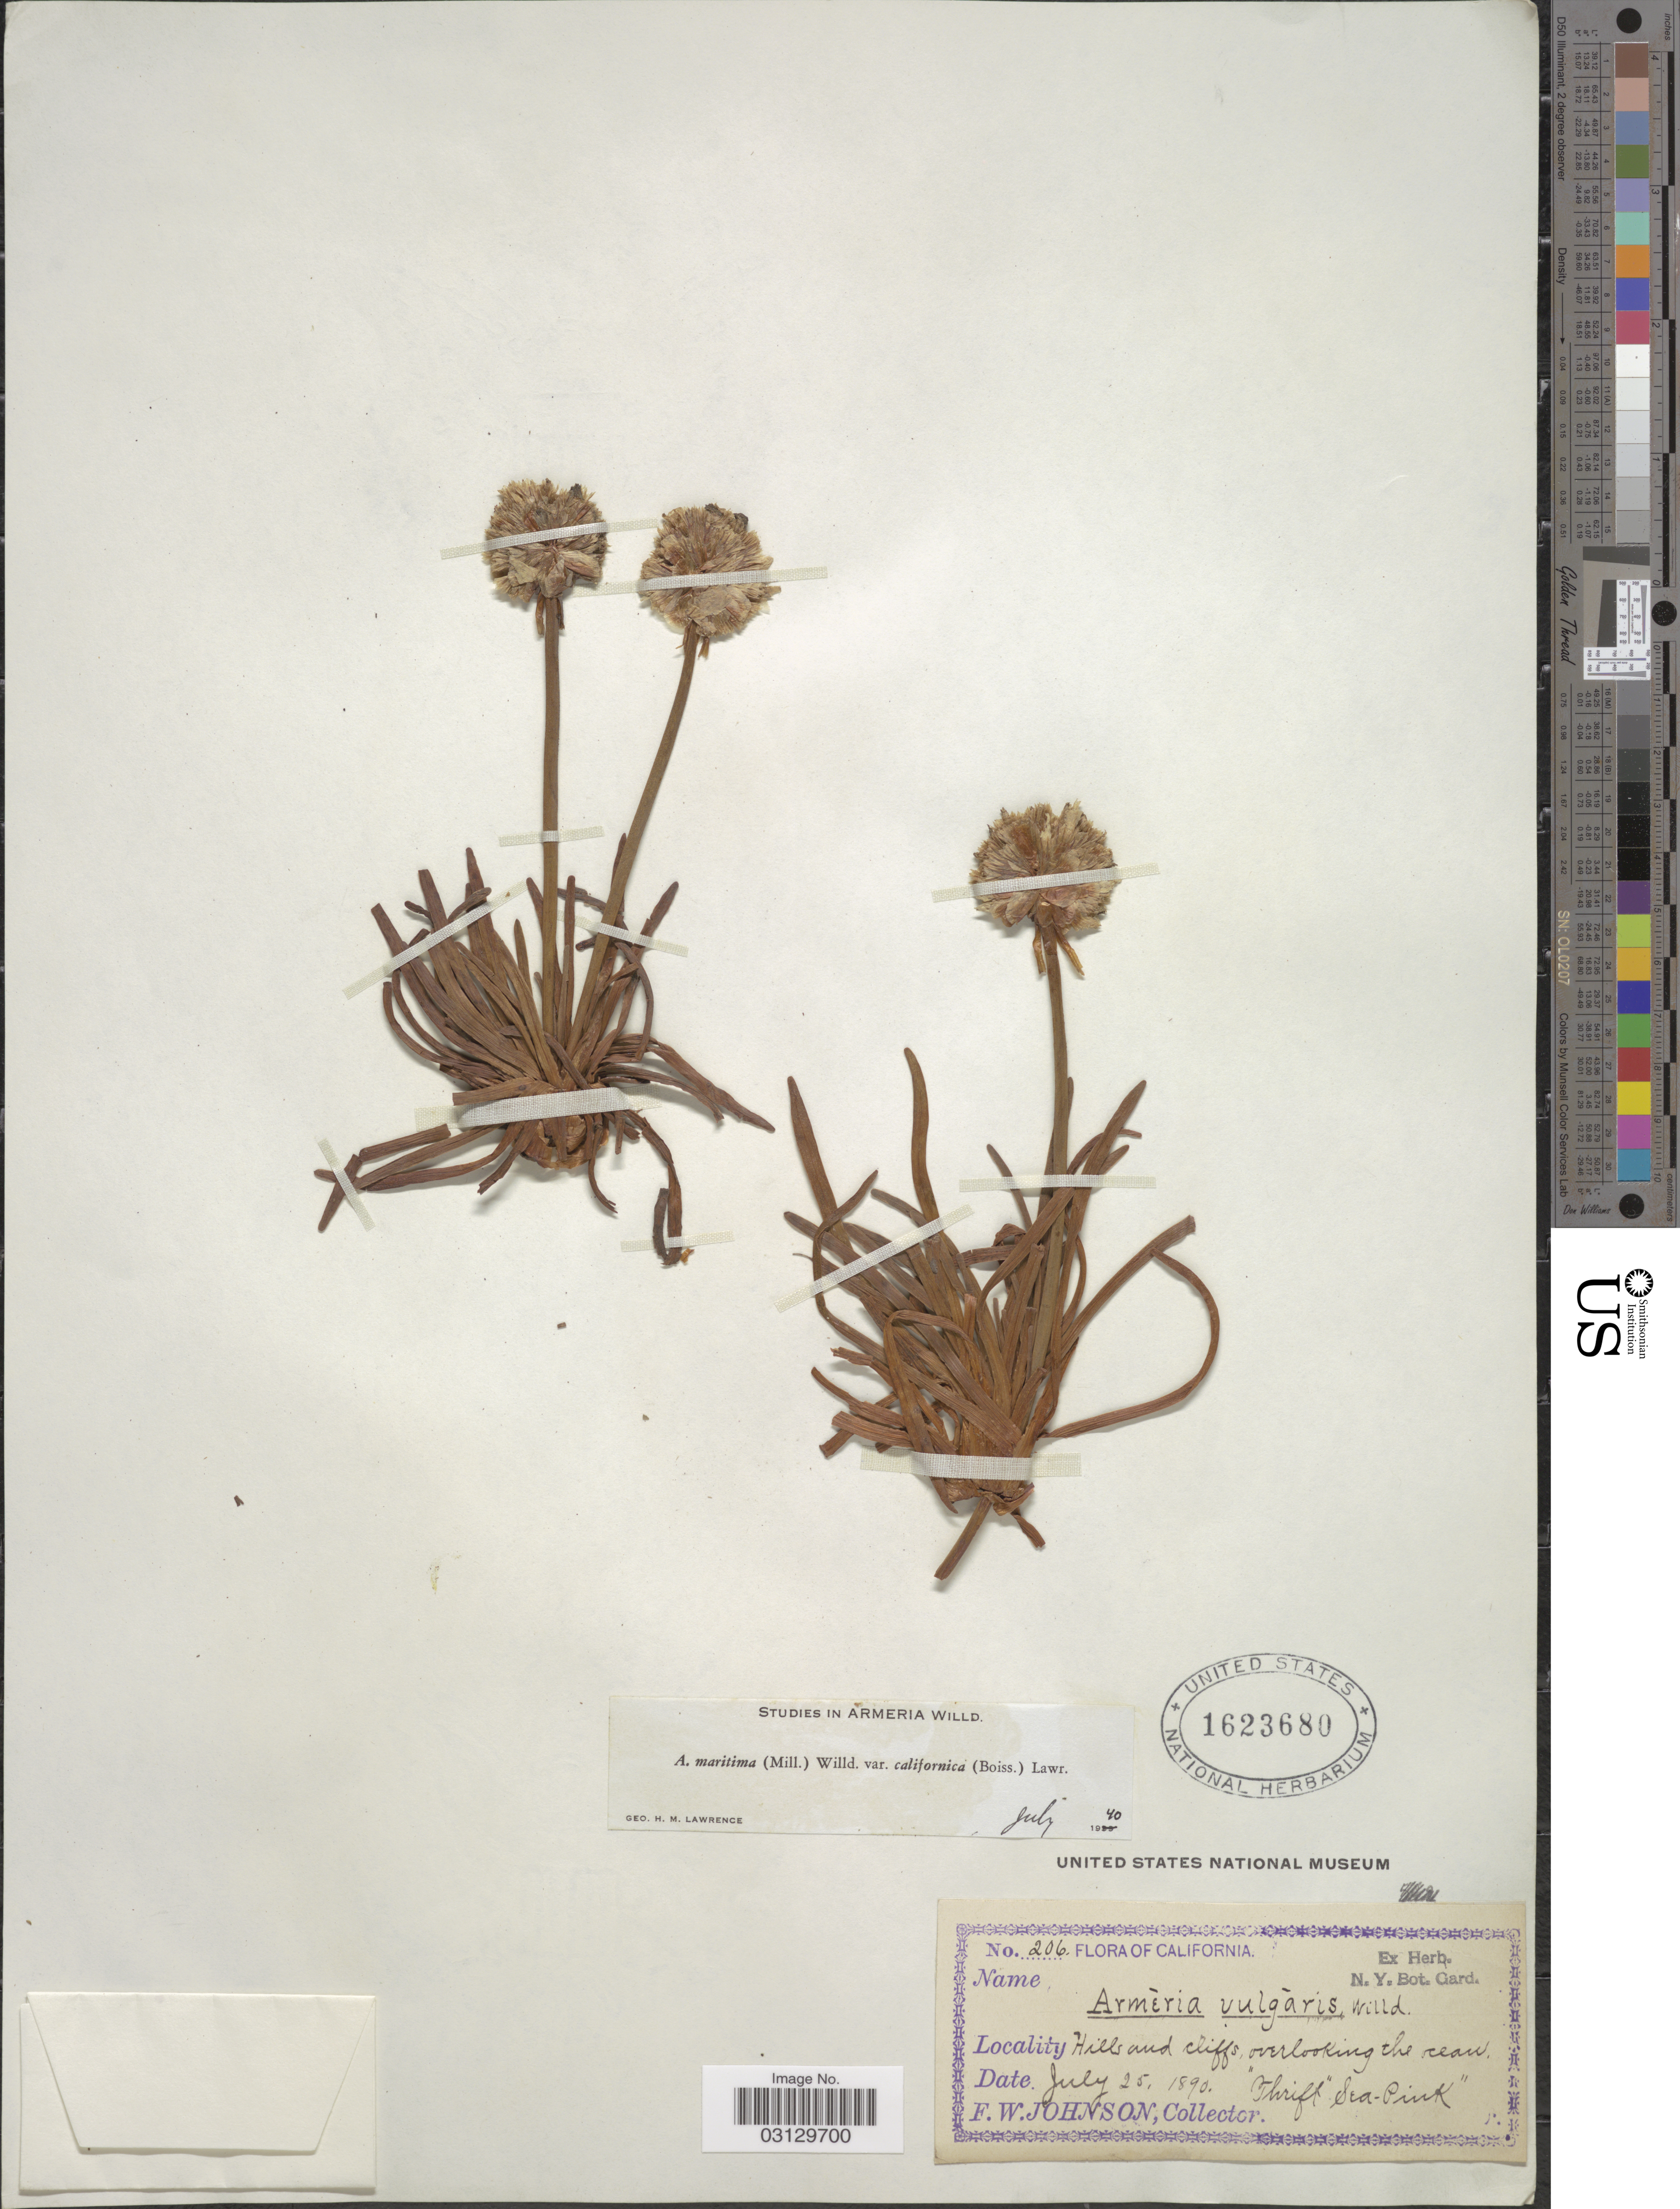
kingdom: Plantae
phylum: Tracheophyta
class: Magnoliopsida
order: Caryophyllales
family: Plumbaginaceae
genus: Armeria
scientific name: Armeria maritima subsp. californica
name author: (Boiss.) A.E. Porsild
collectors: F. W. Johnson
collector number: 206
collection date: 1890-07-25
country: United States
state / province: California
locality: Hills and cliffs, overlooking the ocean.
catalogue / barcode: US 1623680